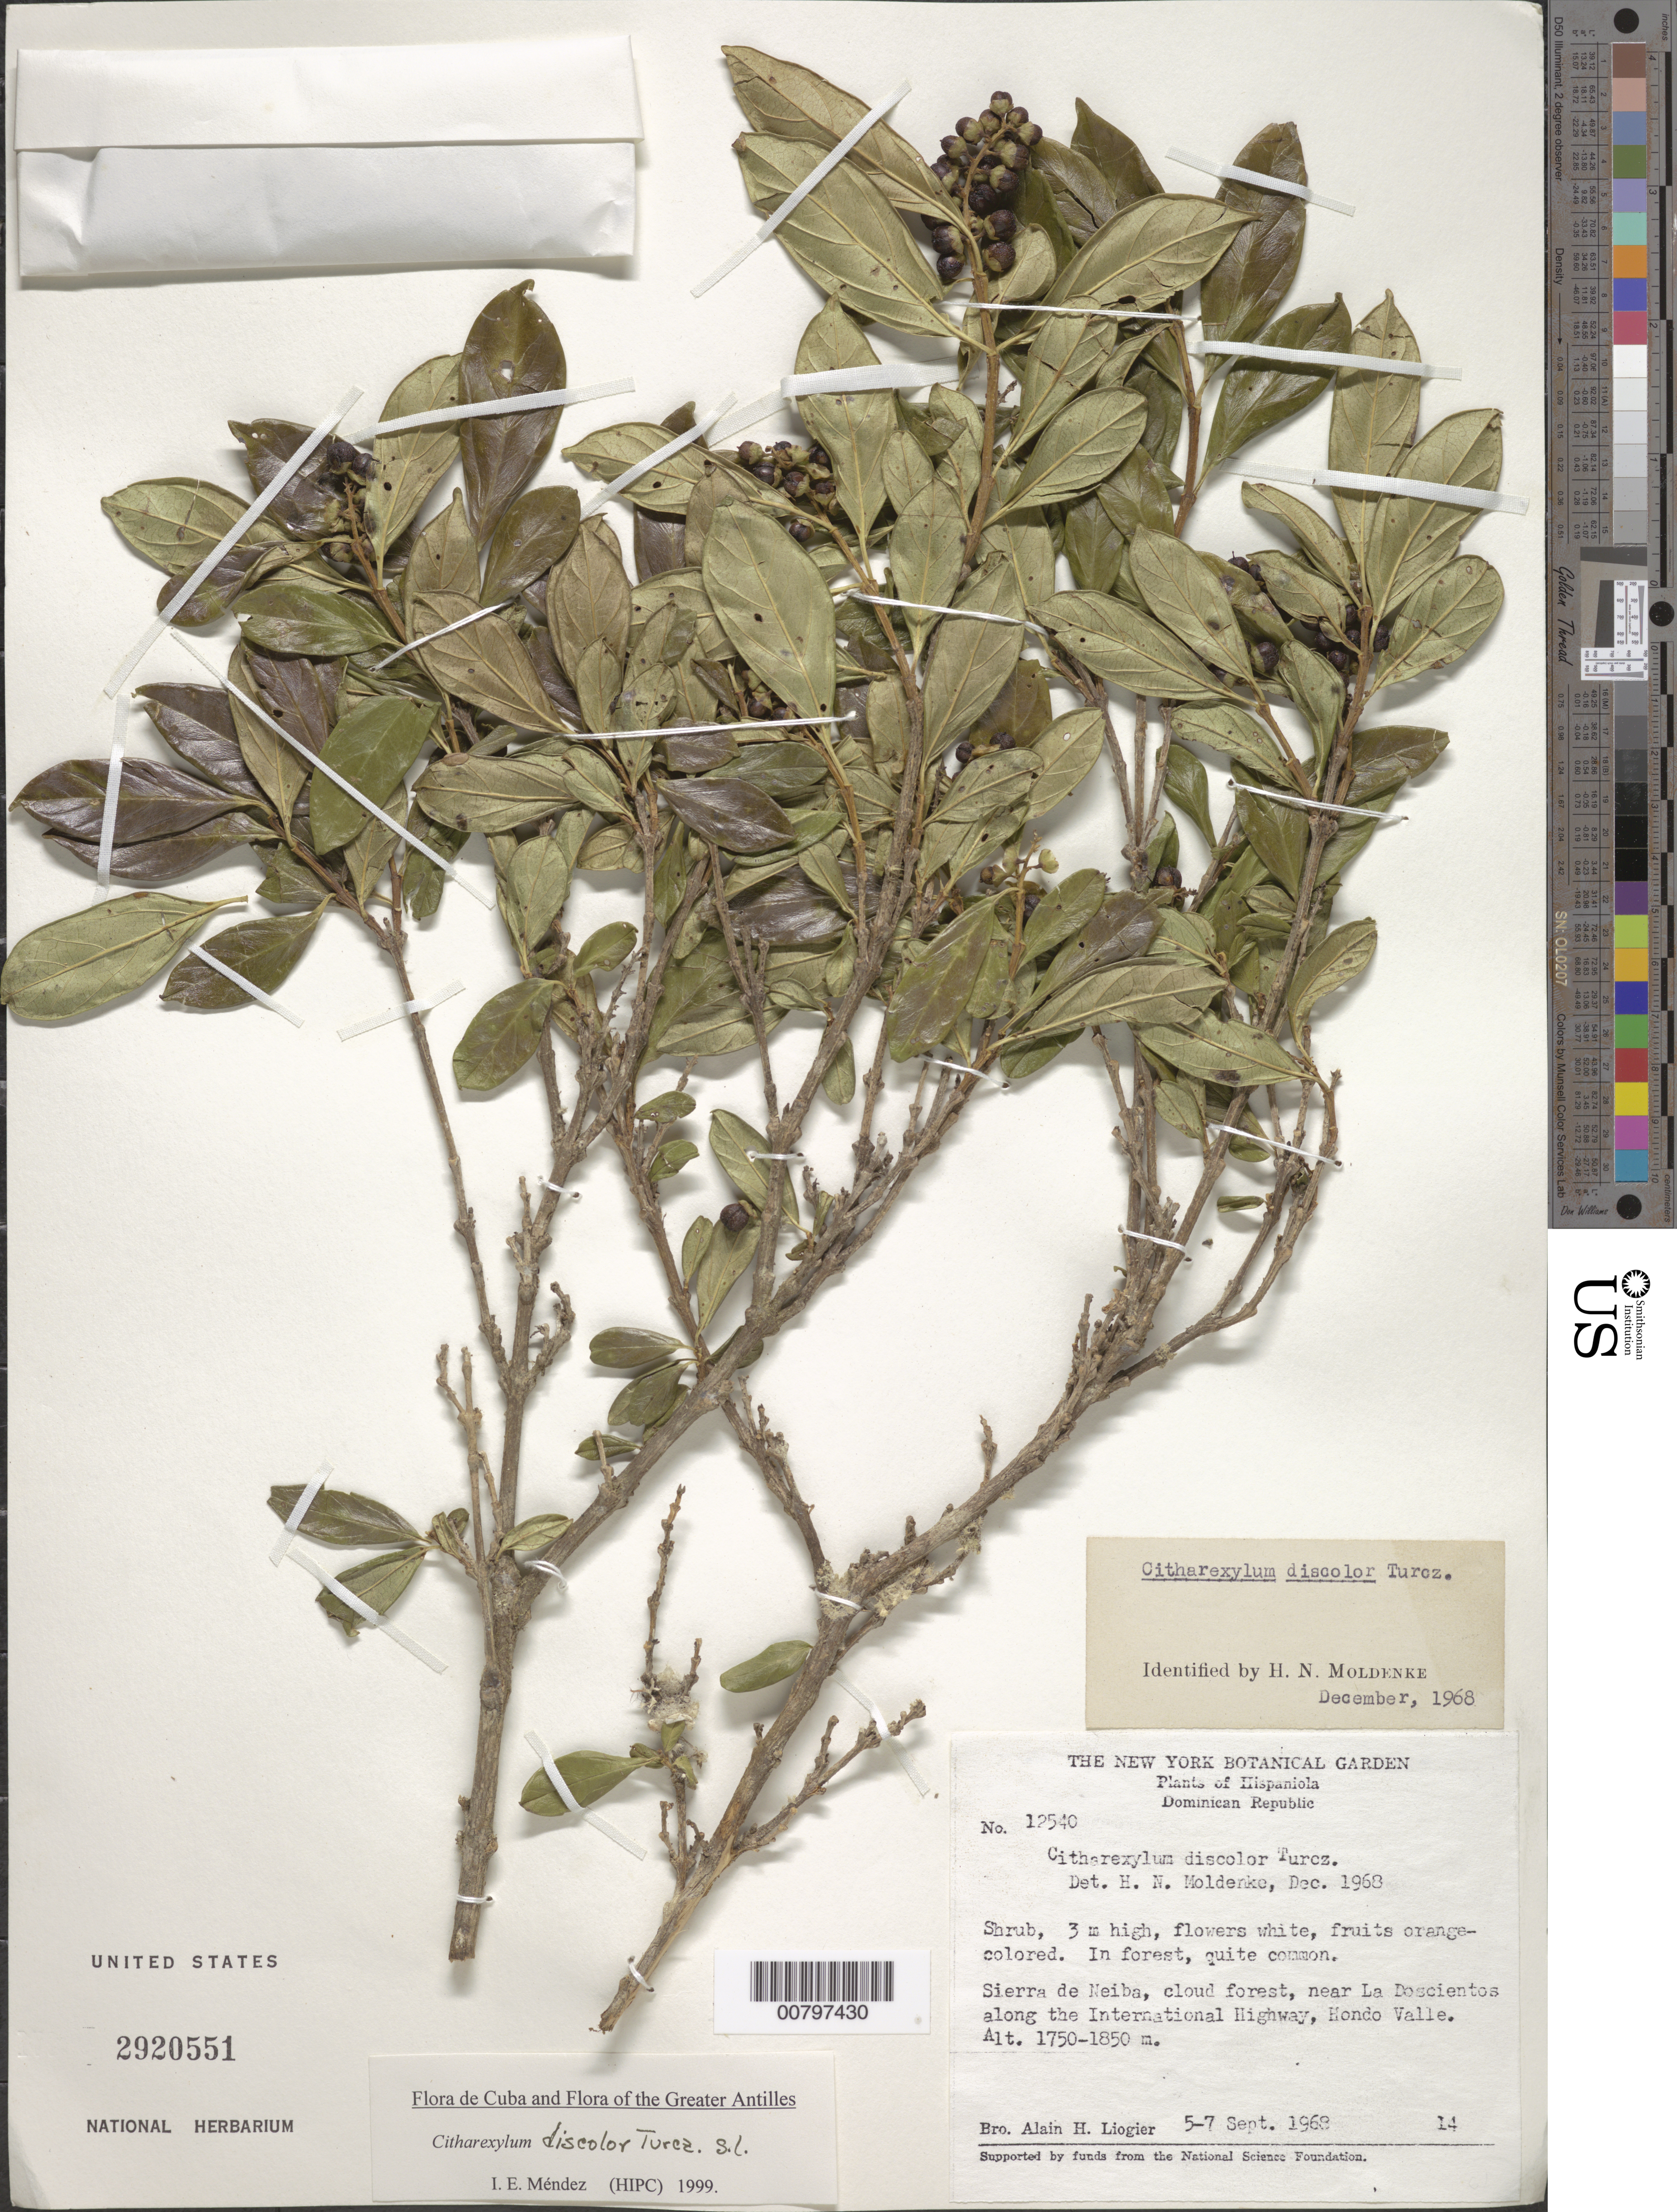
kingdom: Plantae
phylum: Tracheophyta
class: Magnoliopsida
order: Lamiales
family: Verbenaceae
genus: Citharexylum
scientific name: Citharexylum discolor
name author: Turcz.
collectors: A. H. Liogier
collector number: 12540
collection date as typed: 05 Sep 1968 to 07 Sep 1968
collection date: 1968-09-05/1968-09-07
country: Dominican Republic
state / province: Elias Piña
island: Hispaniola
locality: Sierra de Neiba, near La Doscientos along the Inernational Highway, Hondo Valley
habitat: Cloud forest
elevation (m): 1750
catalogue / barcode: US 2920551